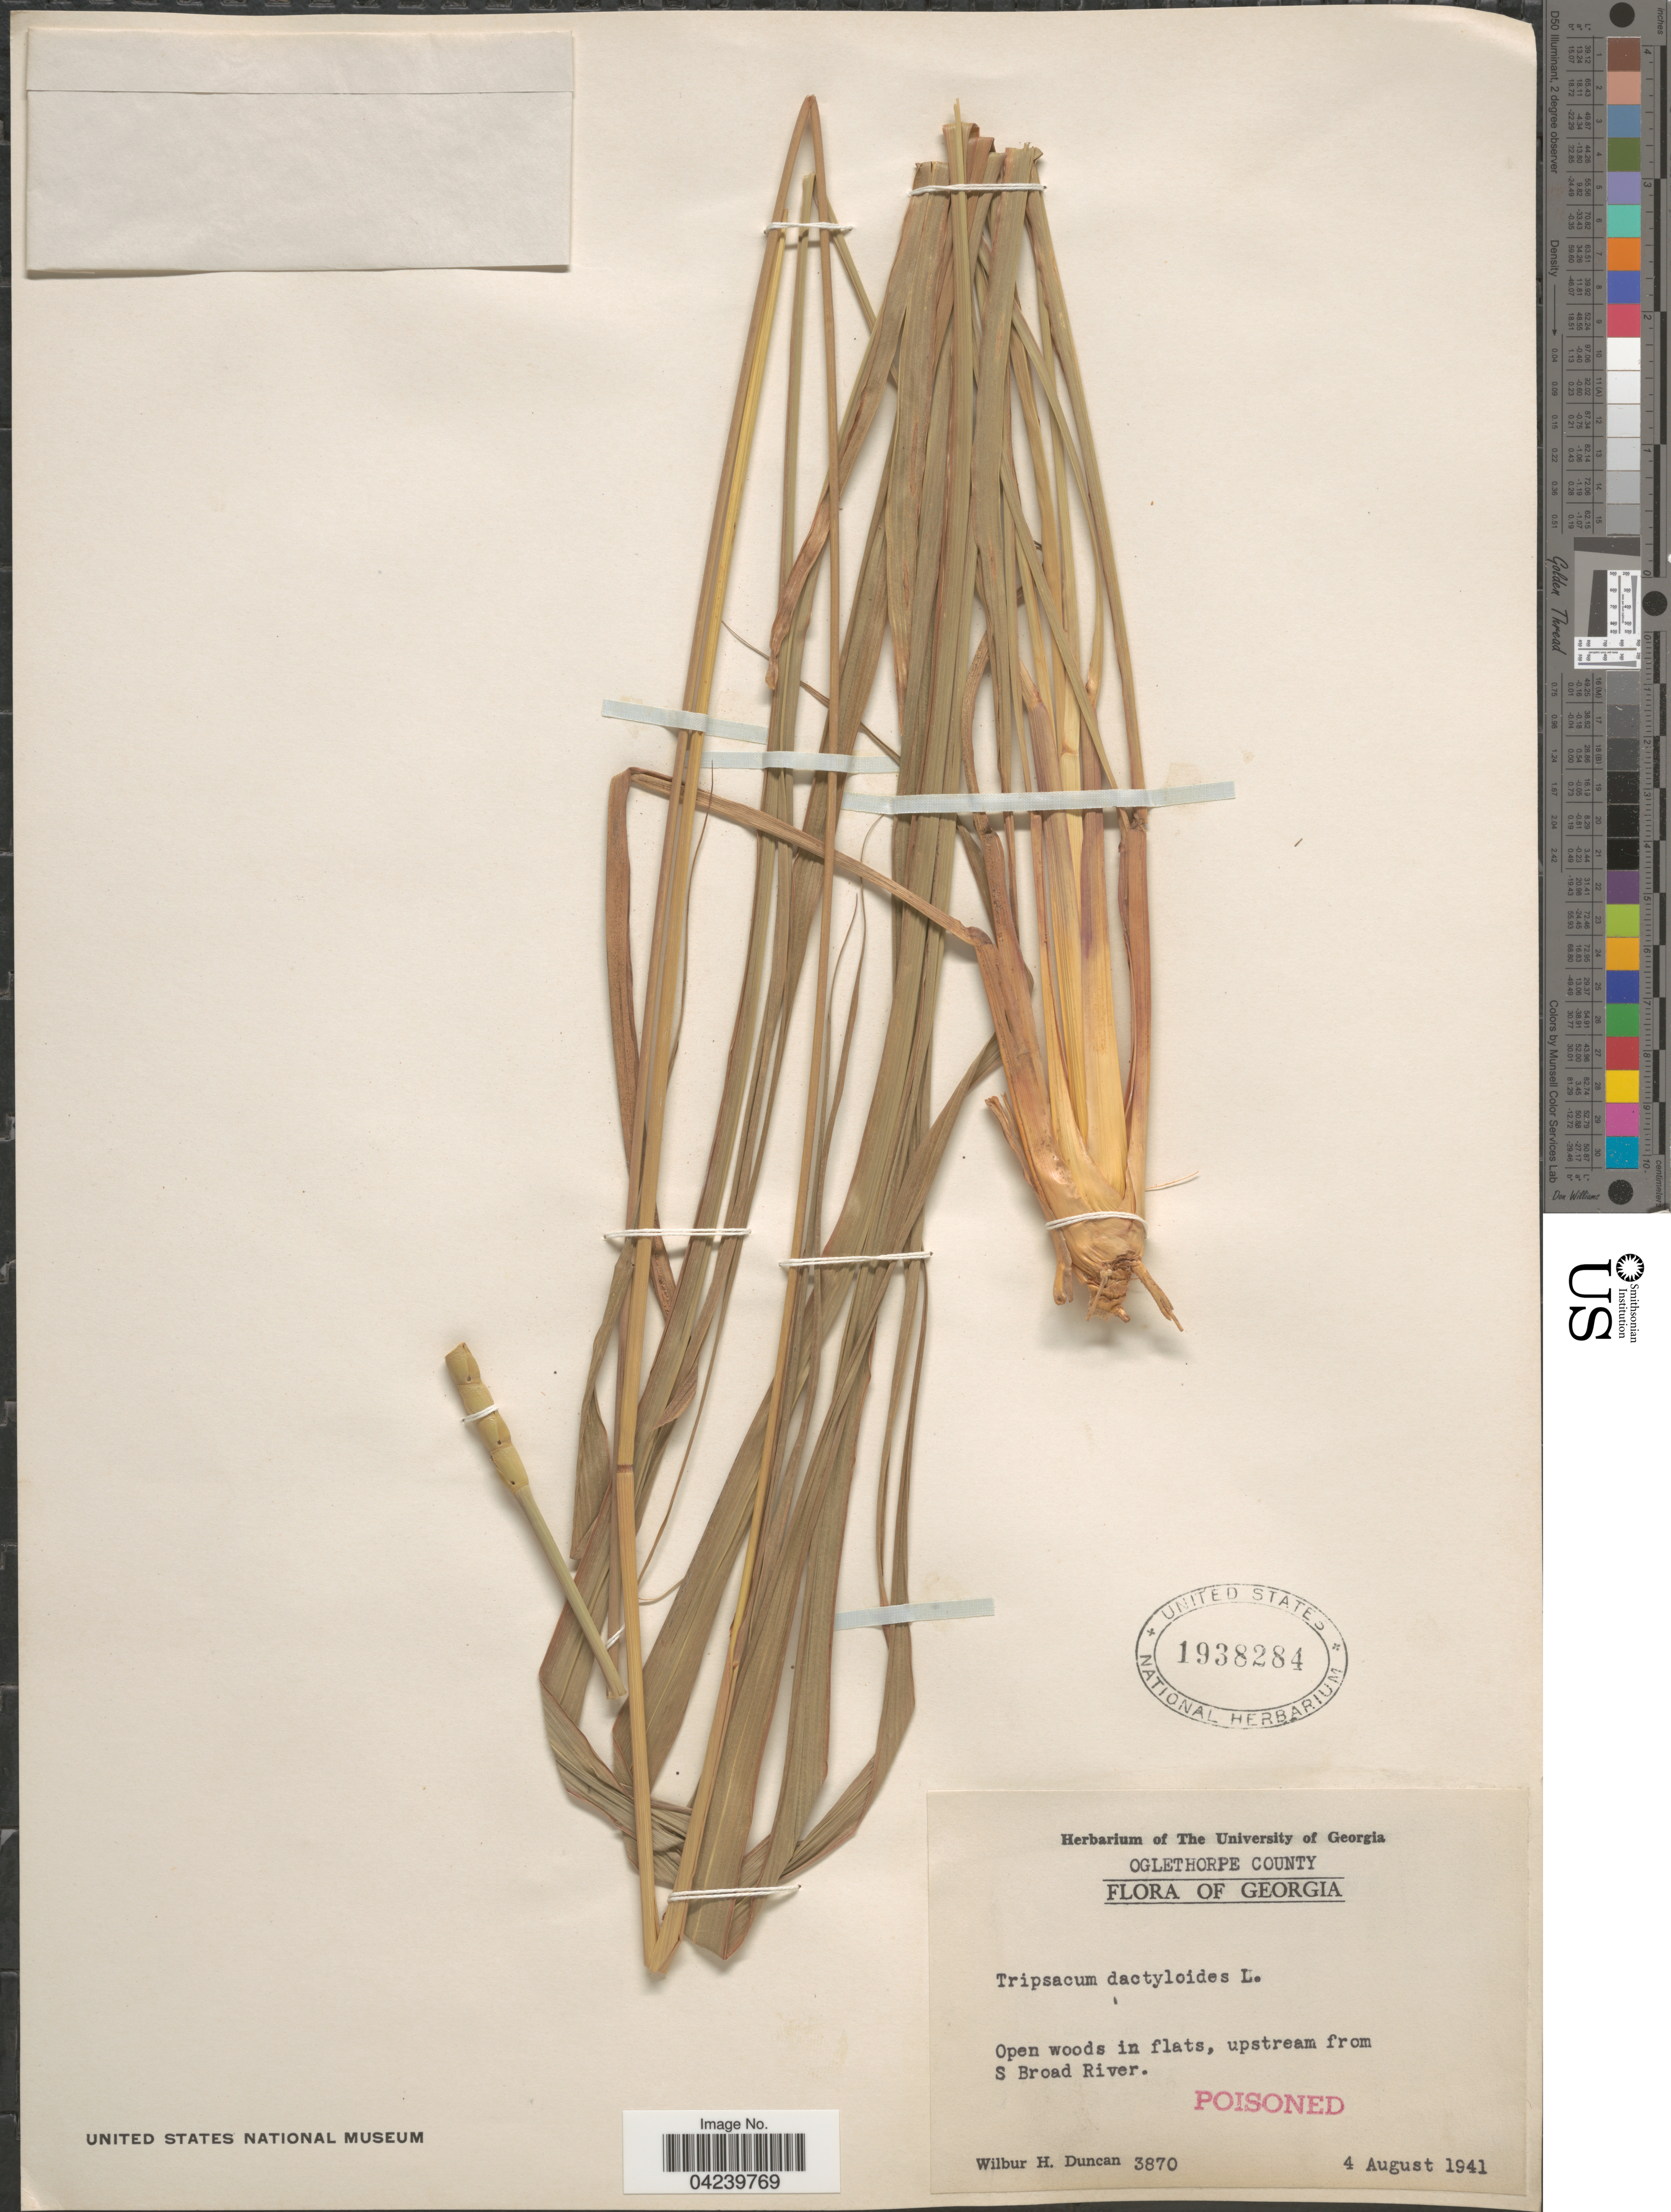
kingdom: Plantae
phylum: Tracheophyta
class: Liliopsida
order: Poales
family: Poaceae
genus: Tripsacum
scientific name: Tripsacum dactyloides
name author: (L.) L.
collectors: W. H. Duncan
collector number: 3870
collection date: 1941-08-04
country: United States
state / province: Georgia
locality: Oglethorpe County. Open woods in flats, upstream from S Broad River.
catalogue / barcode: US 1938284